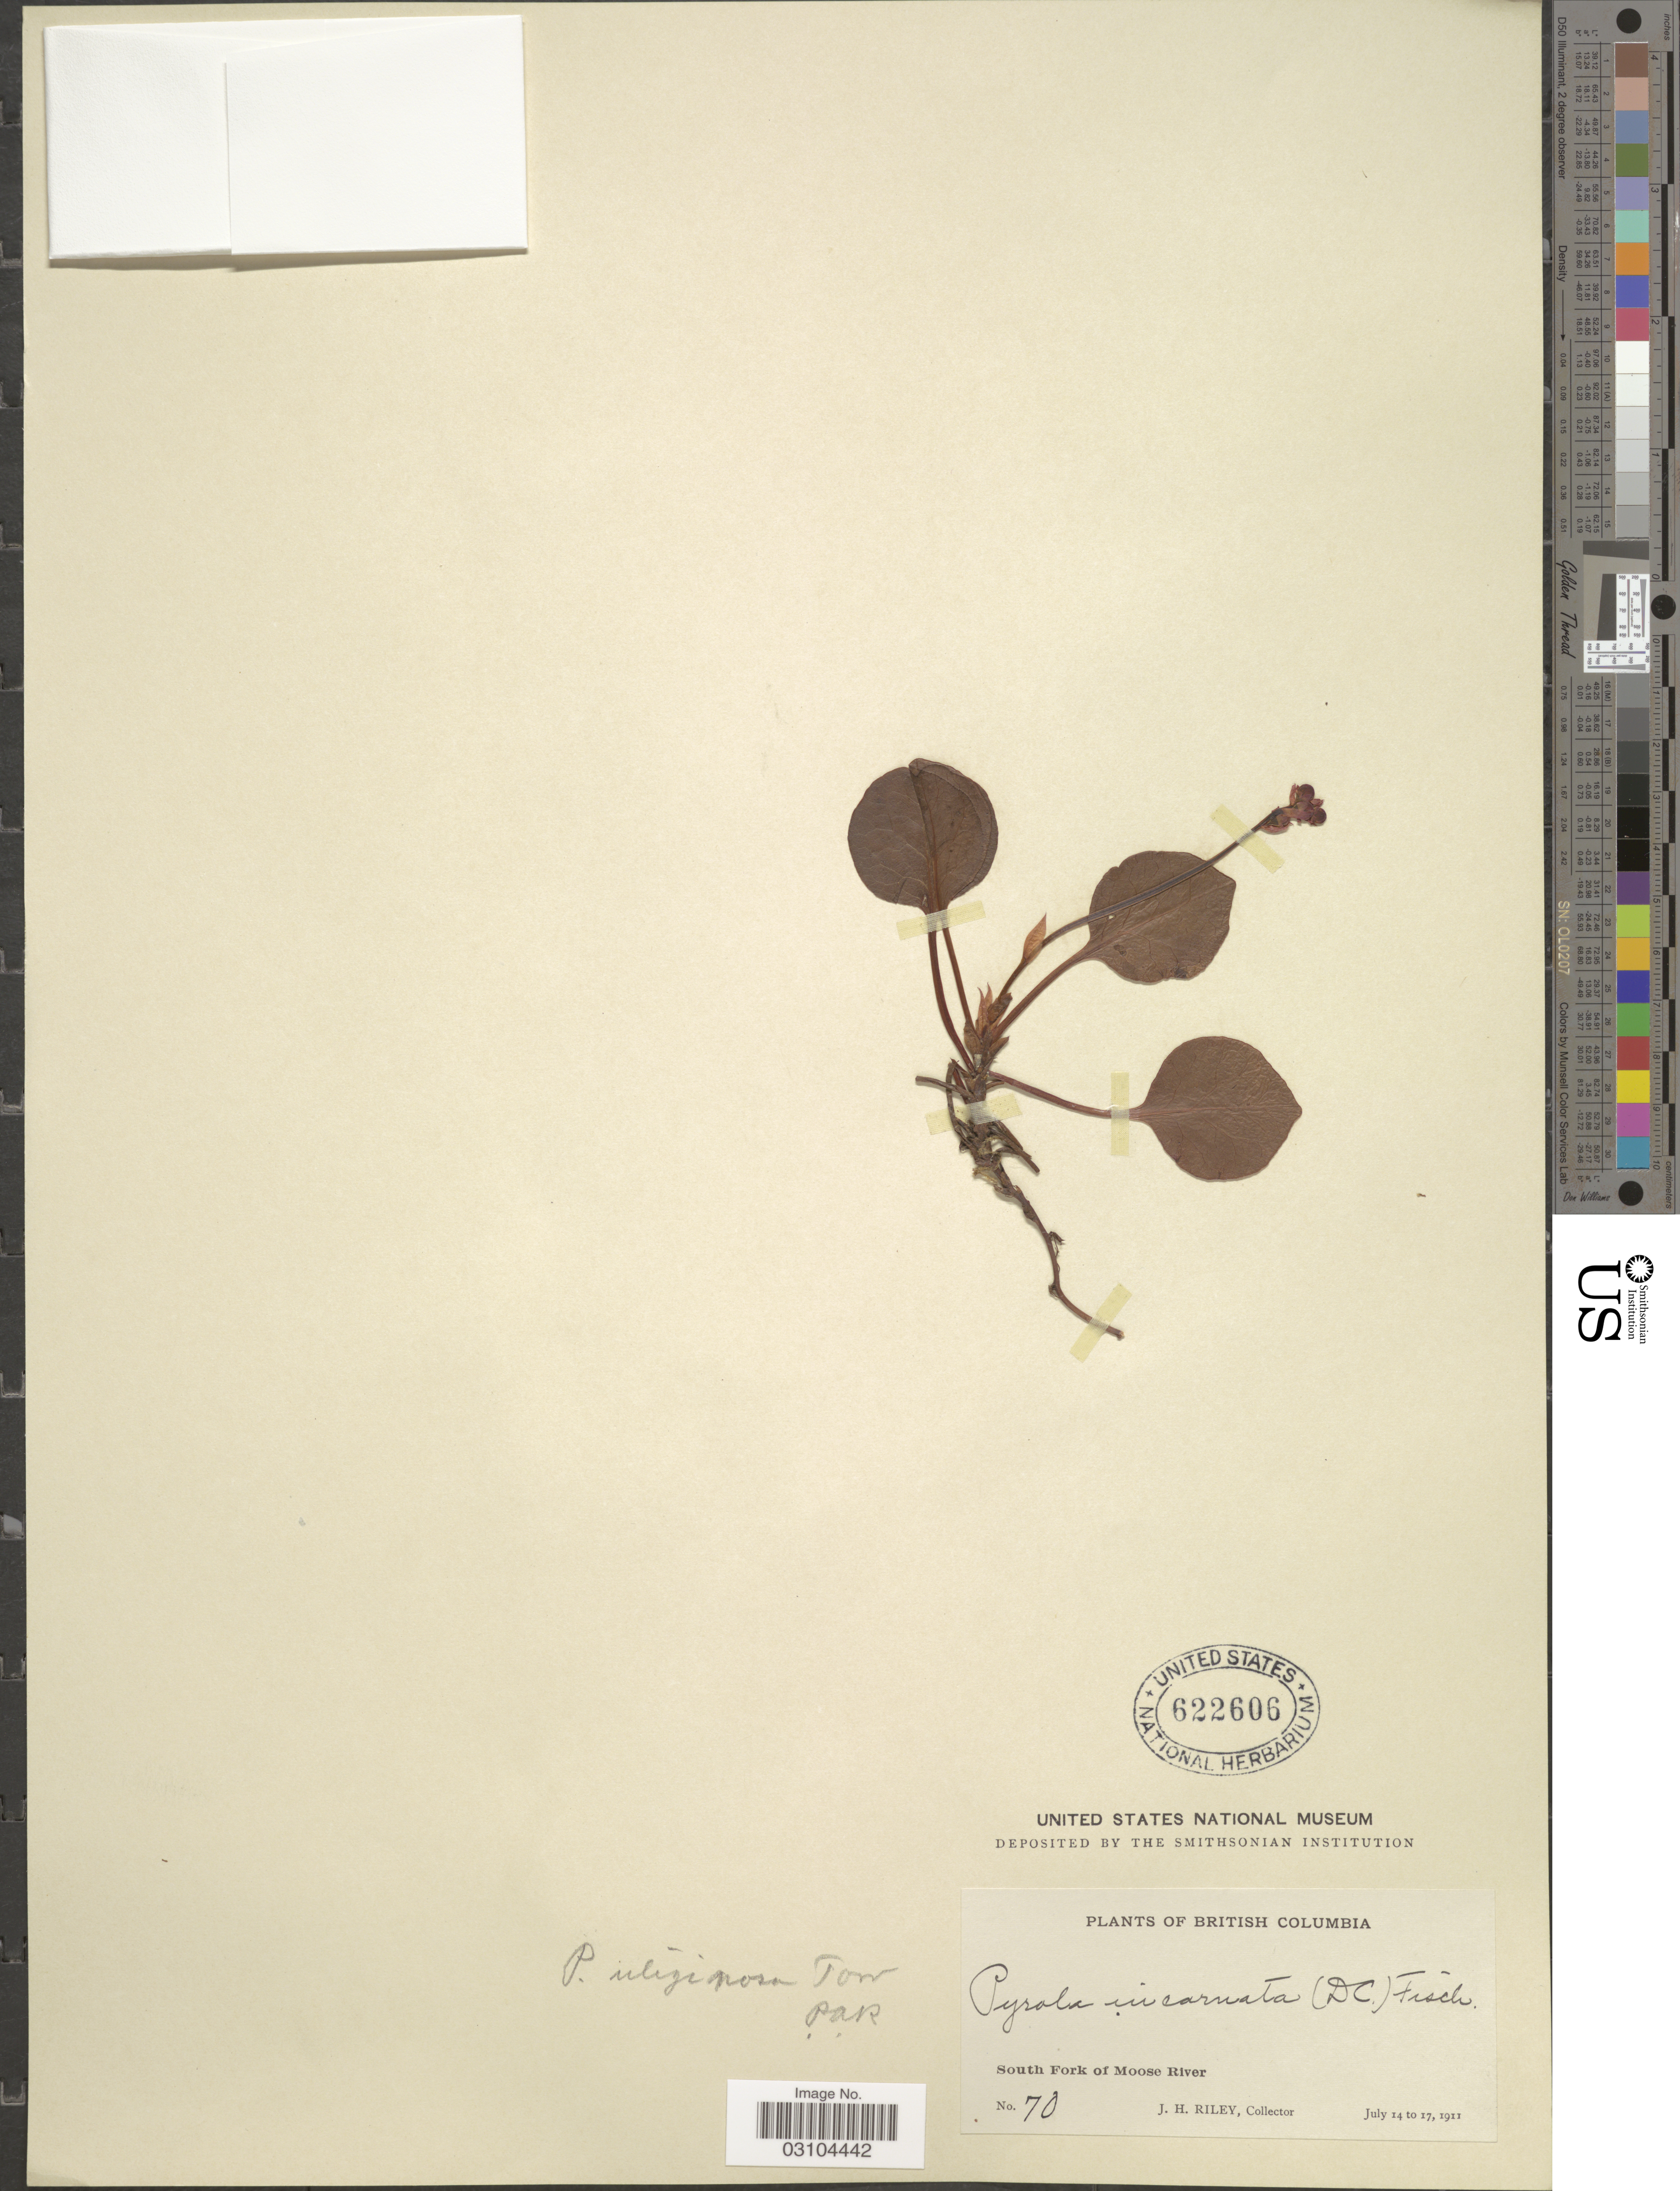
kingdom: Plantae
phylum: Tracheophyta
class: Magnoliopsida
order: Ericales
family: Ericaceae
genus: Pyrola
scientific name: Pyrola uliginosa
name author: Torr. & A. Gray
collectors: J. H. Riley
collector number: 70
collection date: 1911-07-14/1911-07-17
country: Canada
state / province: British Columbia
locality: South Fork of Moose River.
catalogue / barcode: US 622606